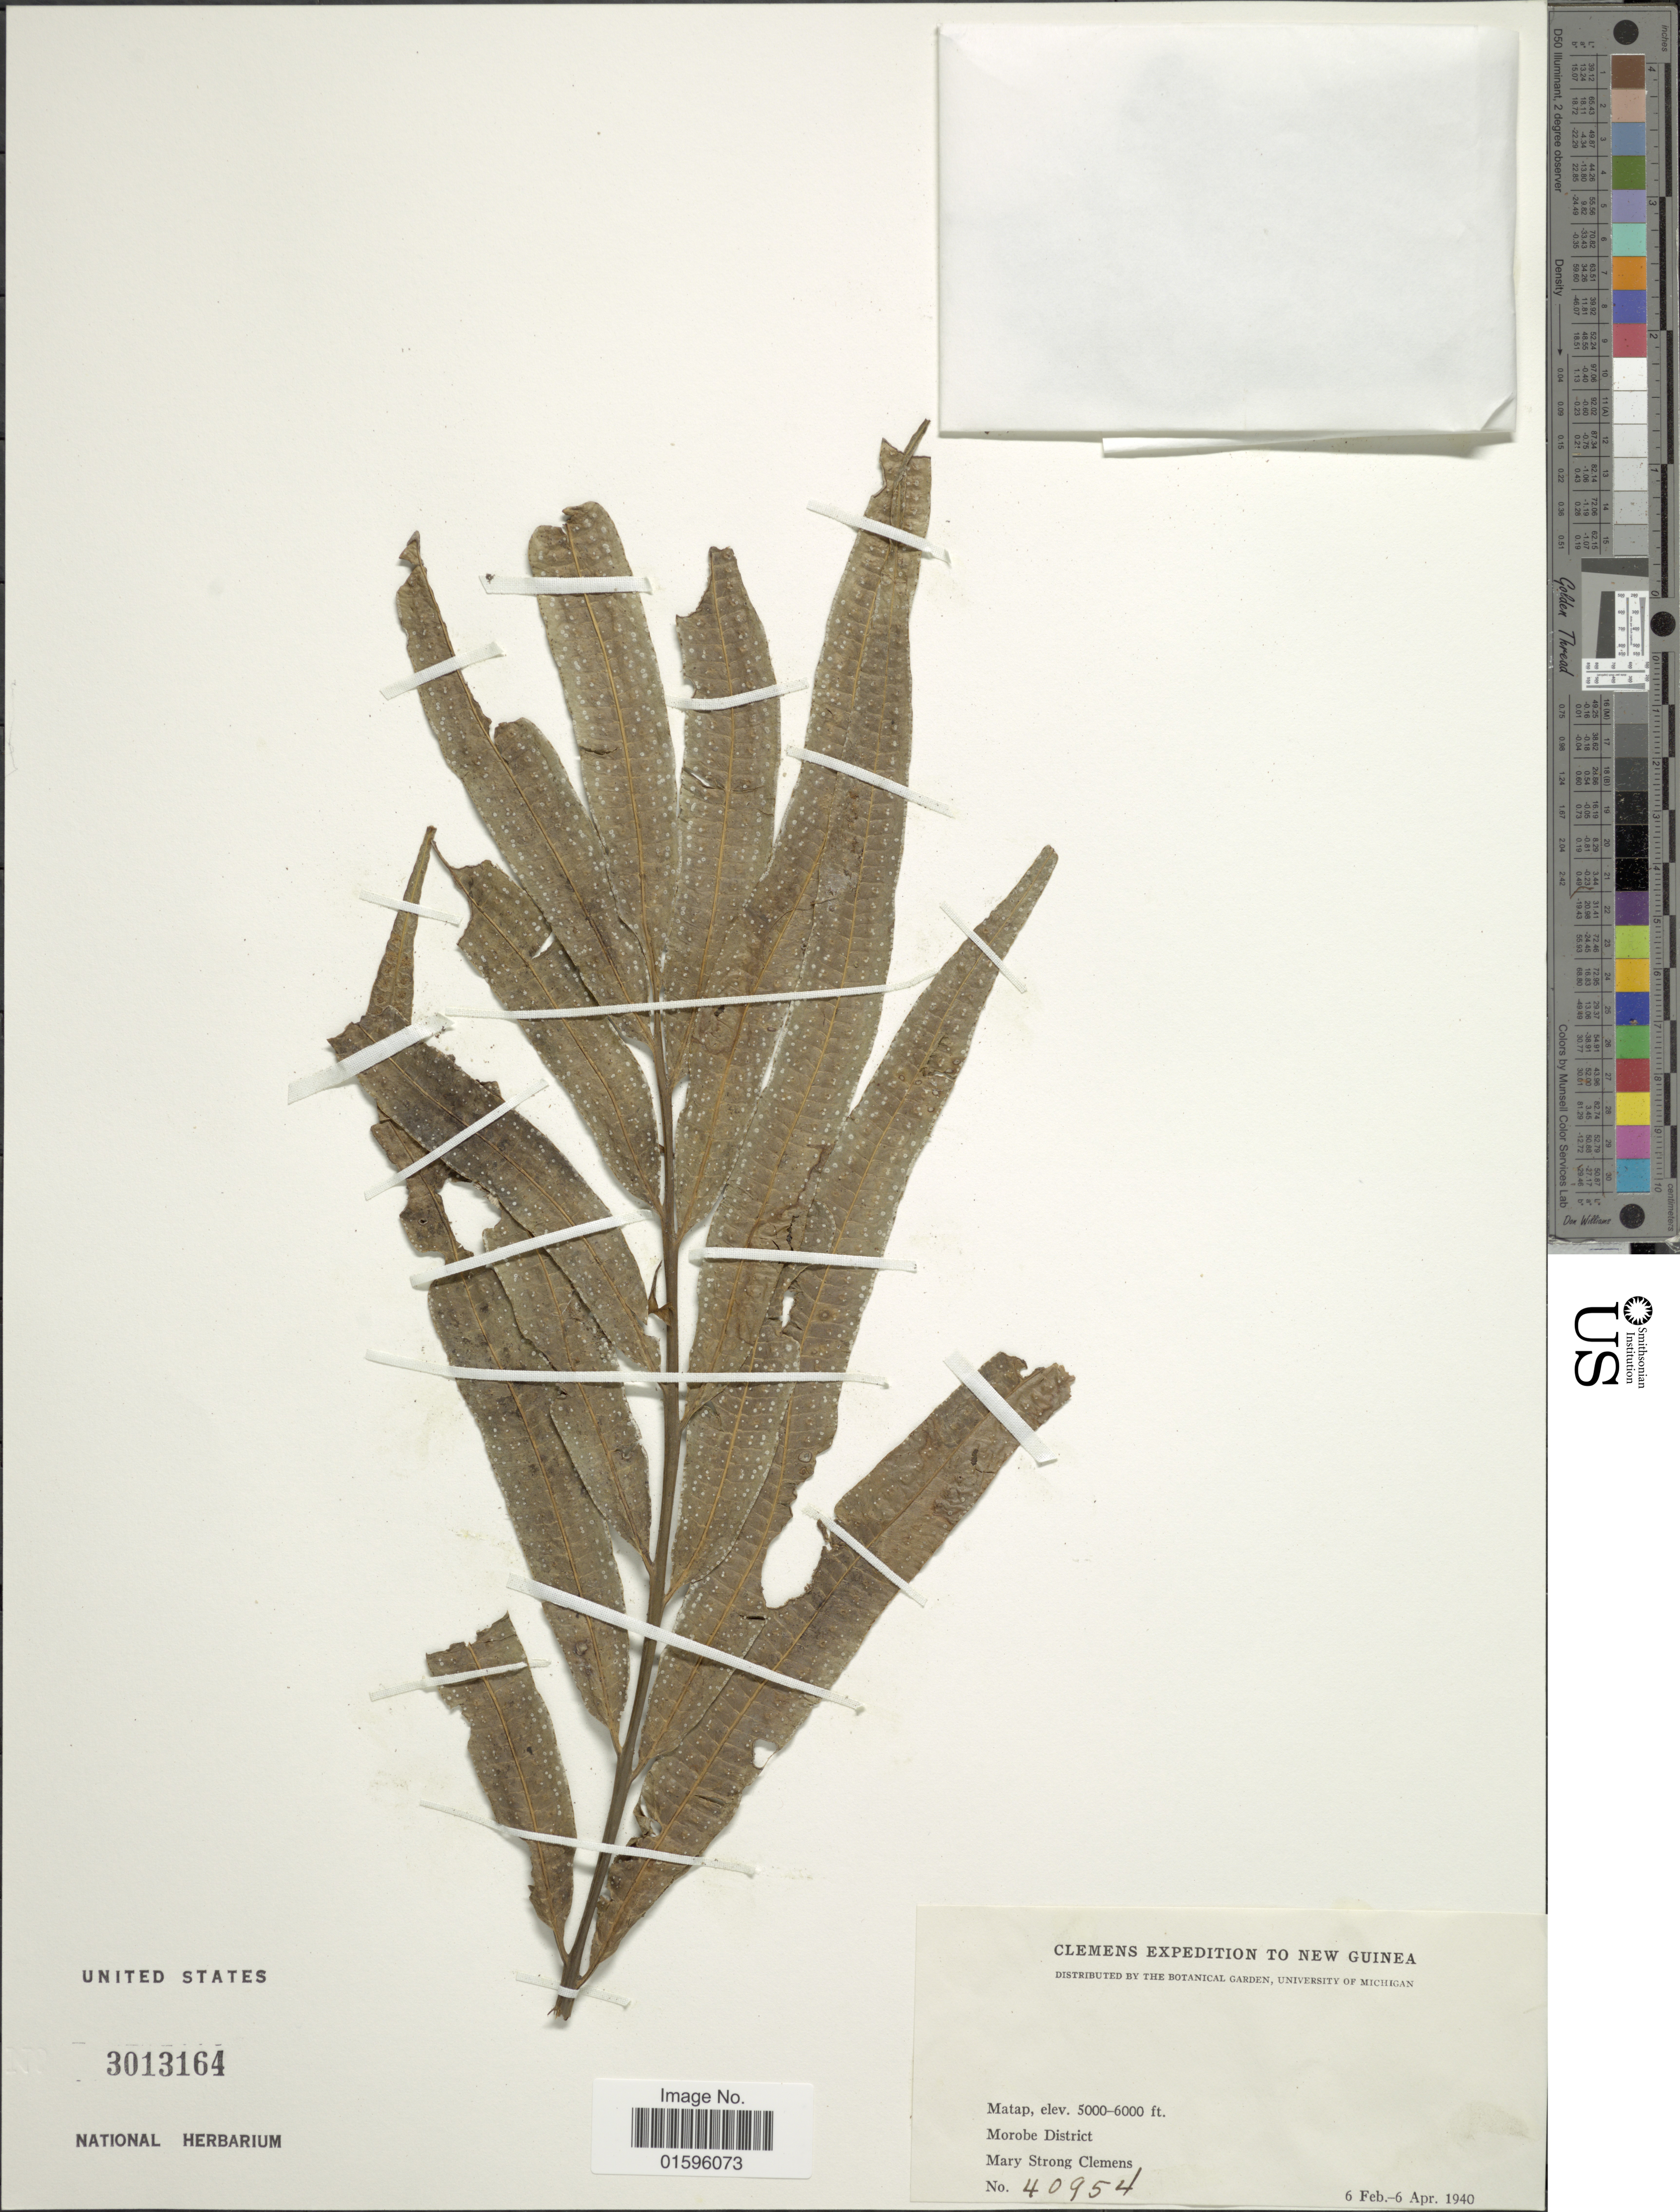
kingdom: Plantae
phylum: Tracheophyta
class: Polypodiopsida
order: Polypodiales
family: Polypodiaceae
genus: Polypodium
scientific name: Polypodium sp.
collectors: M. S. Clemens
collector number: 40954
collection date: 1940-02-06/1940-04-06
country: Papua New Guinea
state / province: Morobe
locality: New Guinea, Matap, Morobe District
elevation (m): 1524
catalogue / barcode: US 3013164